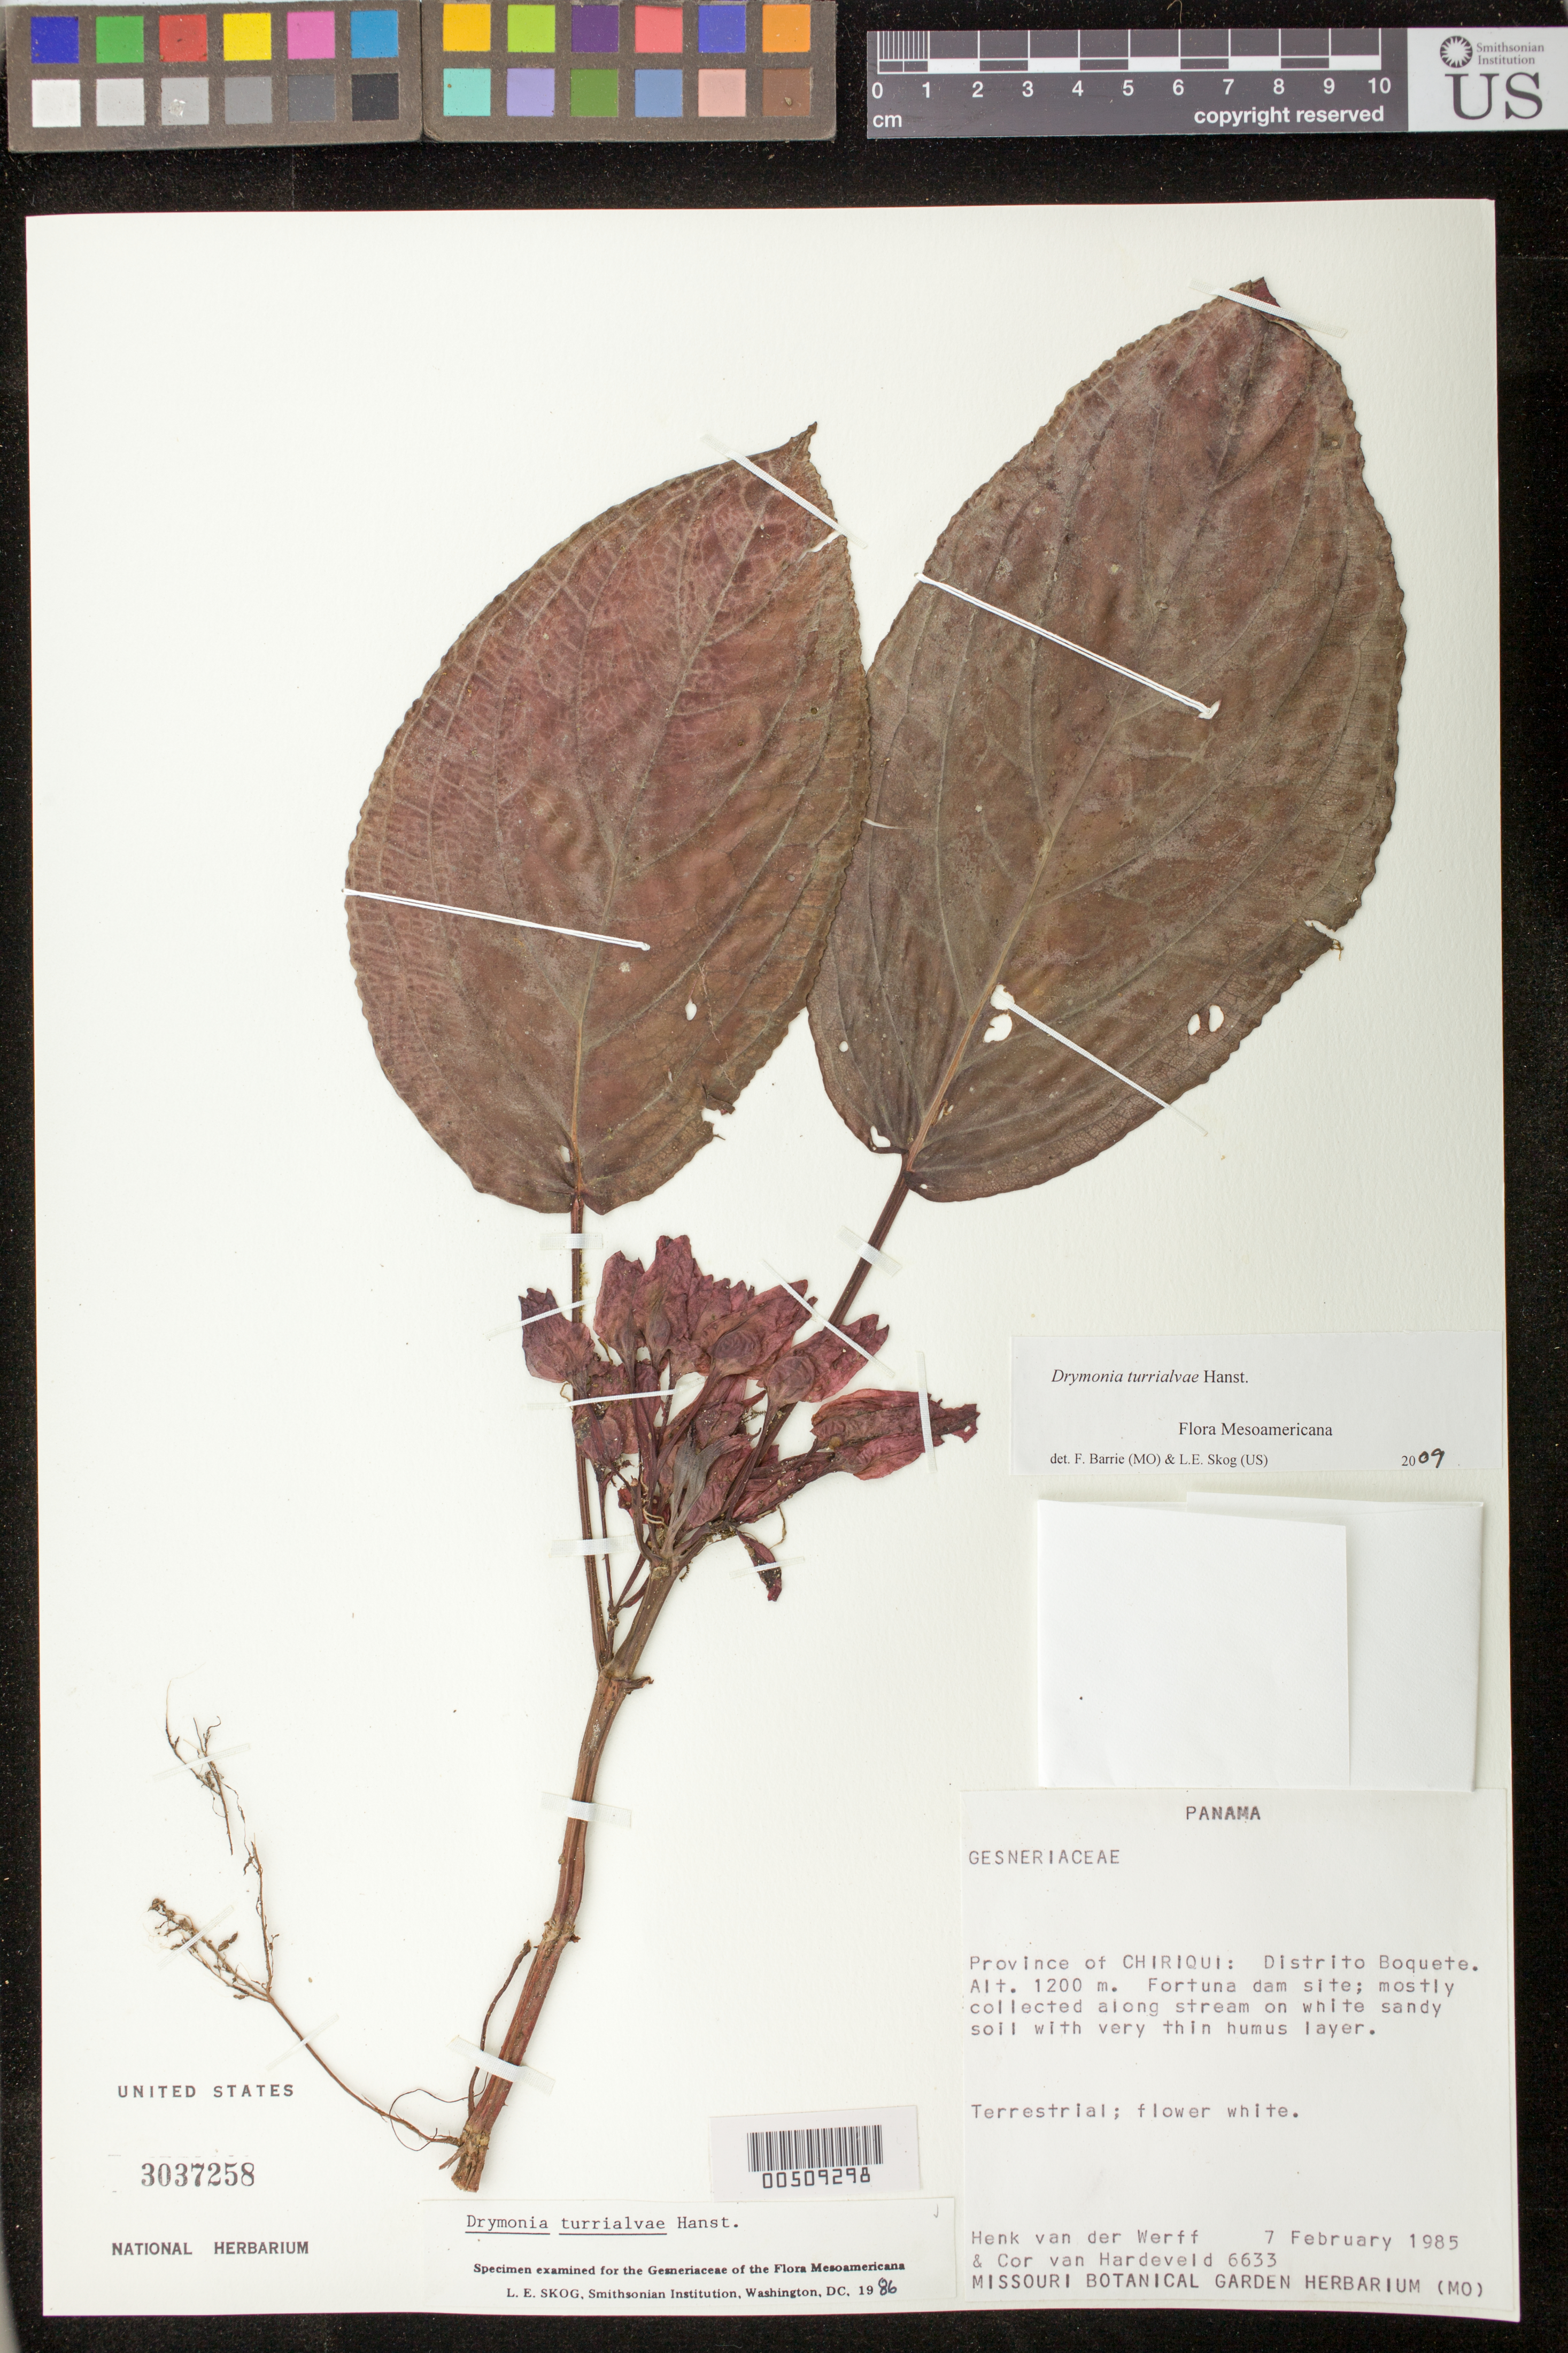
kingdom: Plantae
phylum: Tracheophyta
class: Magnoliopsida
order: Lamiales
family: Gesneriaceae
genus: Drymonia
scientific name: Drymonia turrialvae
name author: Hanst.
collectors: H. van der Werff & C. Van Hardeveld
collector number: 6633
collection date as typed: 07 Feb 1985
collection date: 1985-02-07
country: Panama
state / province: Chiriquí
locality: Distrito Boquete. Fortuna dam site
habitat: Mostly collected along stream on white sandy soil with very thin humus layer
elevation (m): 1200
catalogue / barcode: US 3037258